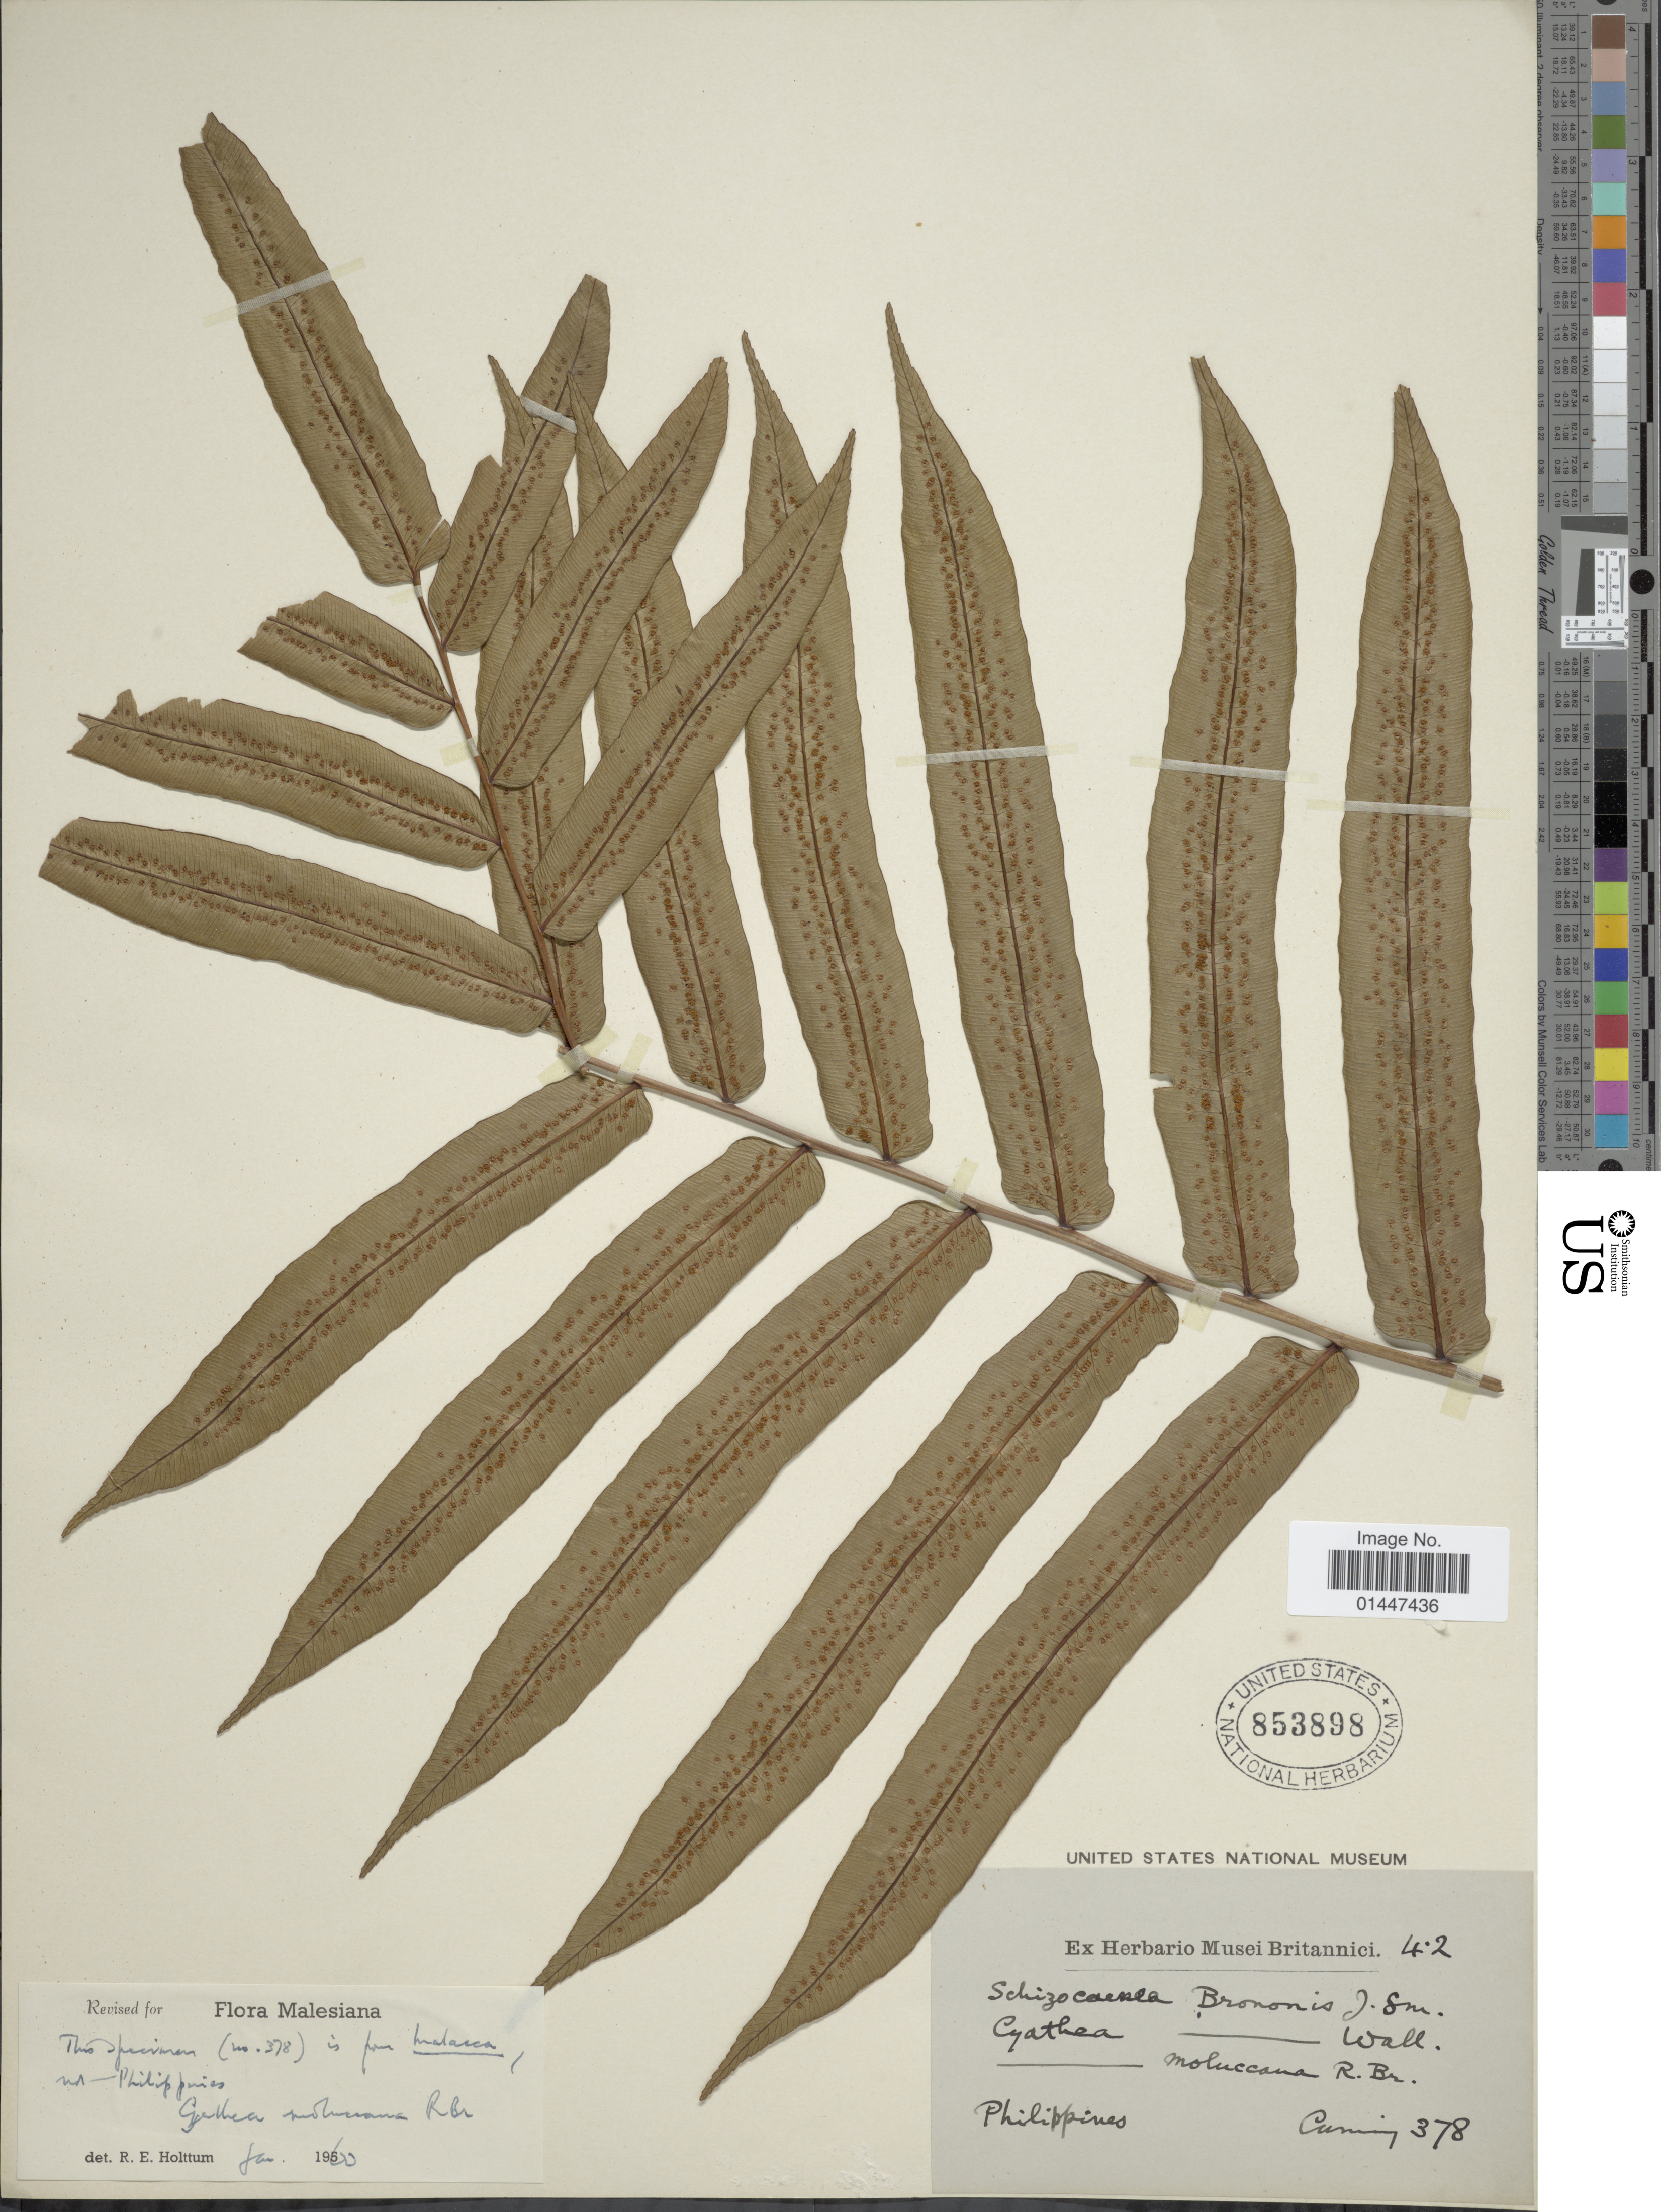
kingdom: Plantae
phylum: Tracheophyta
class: Polypodiopsida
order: Cyatheales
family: Cyatheaceae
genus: Sphaeropteris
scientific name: Sphaeropteris moluccana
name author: (Desv.) R.M. Tryon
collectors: H. Cuming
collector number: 378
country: Philippines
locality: Philippines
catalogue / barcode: US 853898